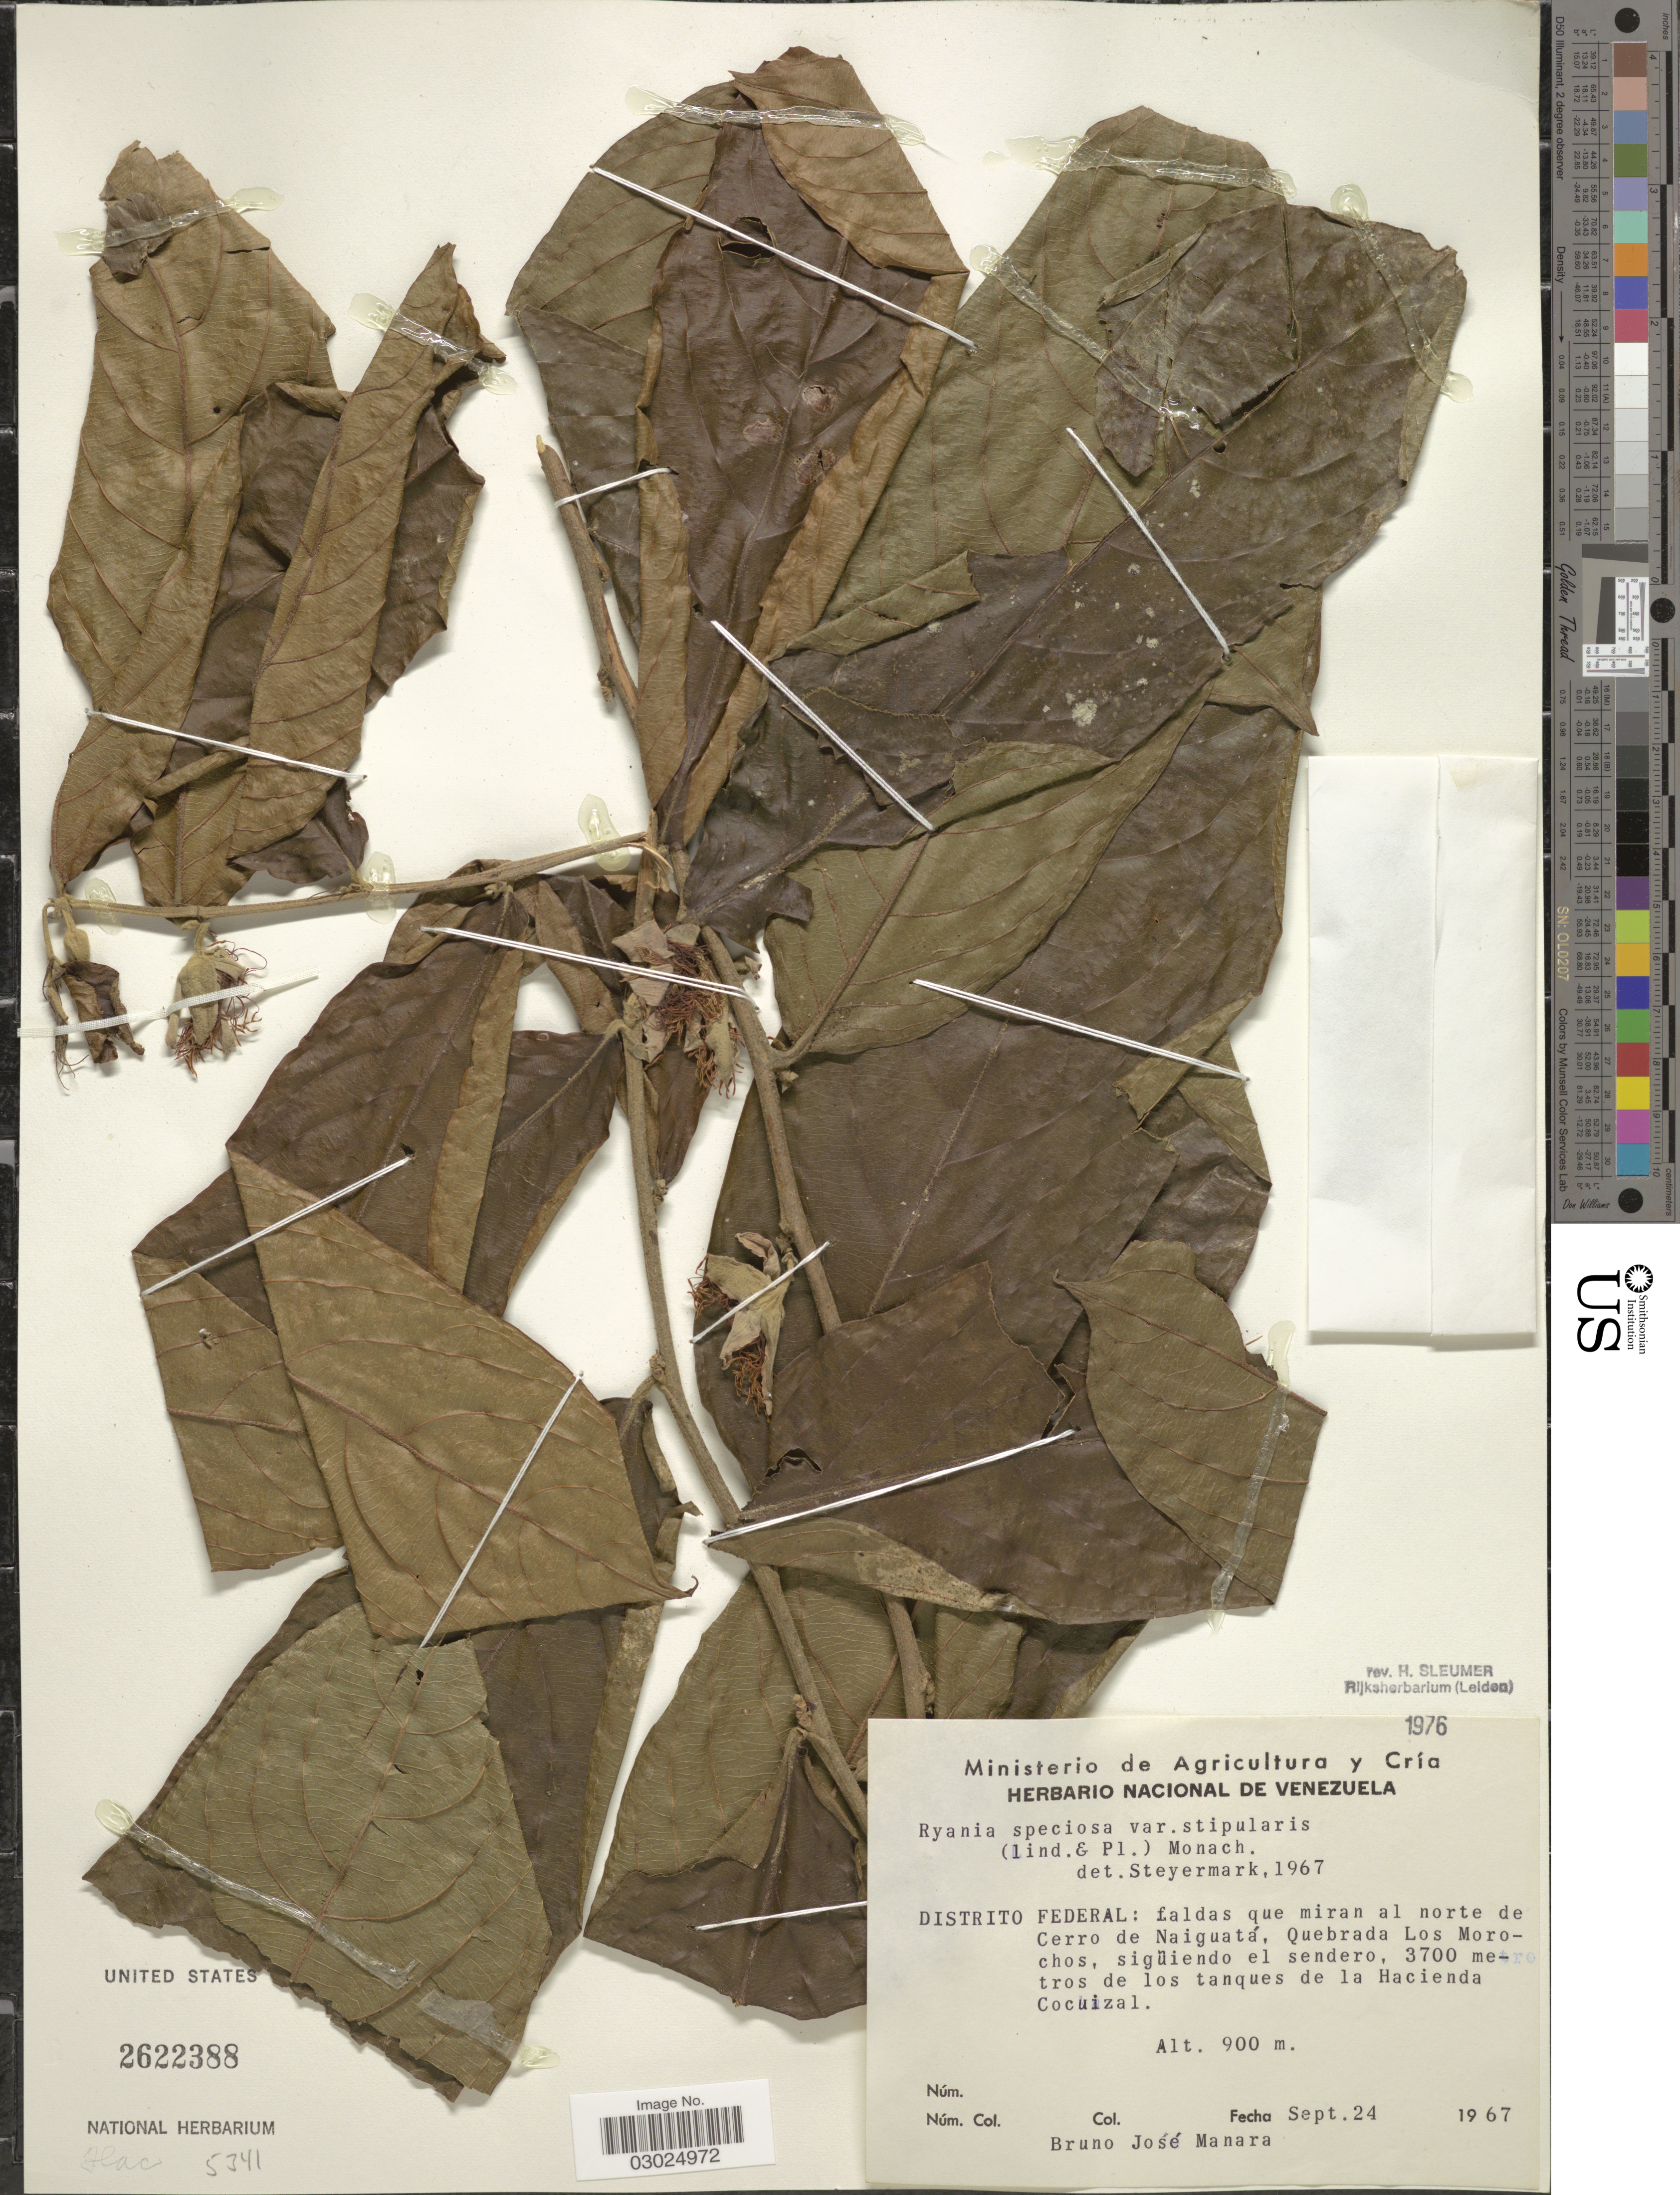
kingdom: Plantae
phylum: Tracheophyta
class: Magnoliopsida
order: Malpighiales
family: Salicaceae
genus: Ryania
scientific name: Ryania speciosa var. stipularis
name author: (Linden & Planch.) Monach.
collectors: B. Manara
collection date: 1967-09-24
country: Venezuela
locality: Distrito Federal: faldas que miran al norte de Cerro de Naiguatá, Quebrada Los Morochos, sigüiendo el sendero, 3700 metros de los tanques de la Hacienda Cocuizal.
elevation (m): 900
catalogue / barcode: US 2622388